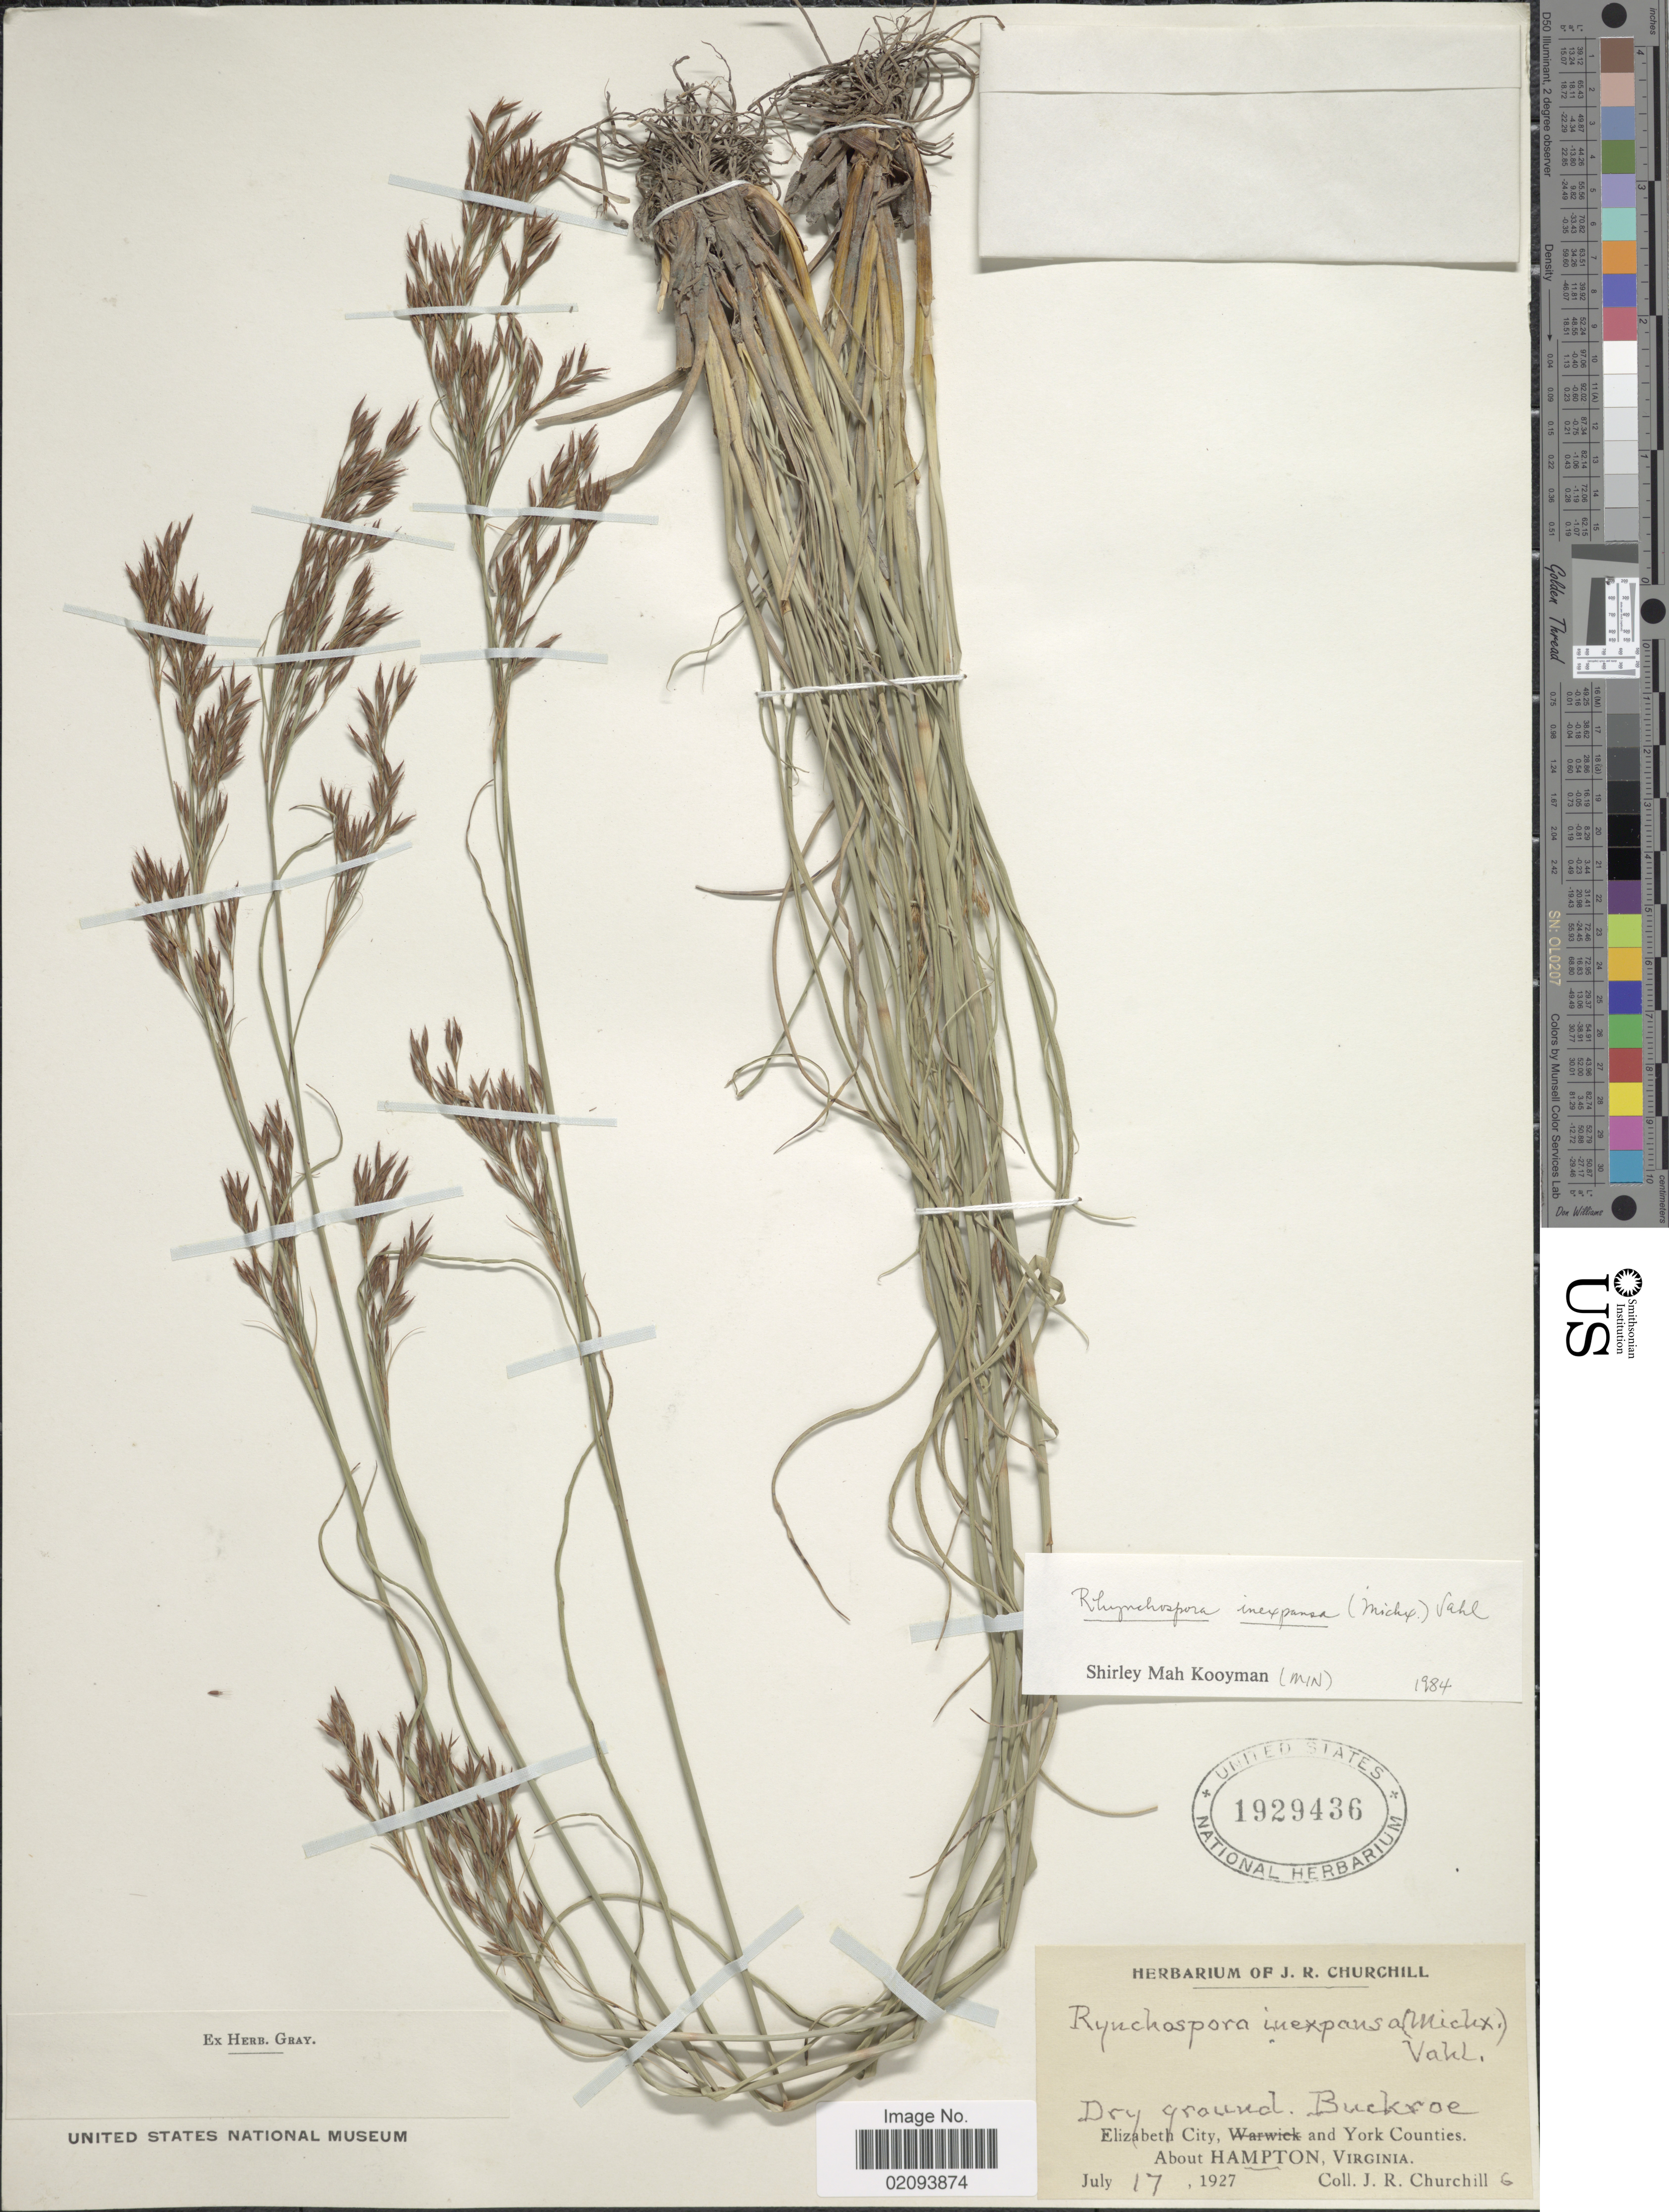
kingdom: Plantae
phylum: Tracheophyta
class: Liliopsida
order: Poales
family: Cyperaceae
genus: Rhynchospora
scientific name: Rhynchospora inexpansa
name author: (Michx.) Vahl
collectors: J. Churchill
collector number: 6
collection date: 1927-07-17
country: United States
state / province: Virginia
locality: Dry ground. Buckroe. Elizabeth City and York Counties. About Hampton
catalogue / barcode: US 1929436